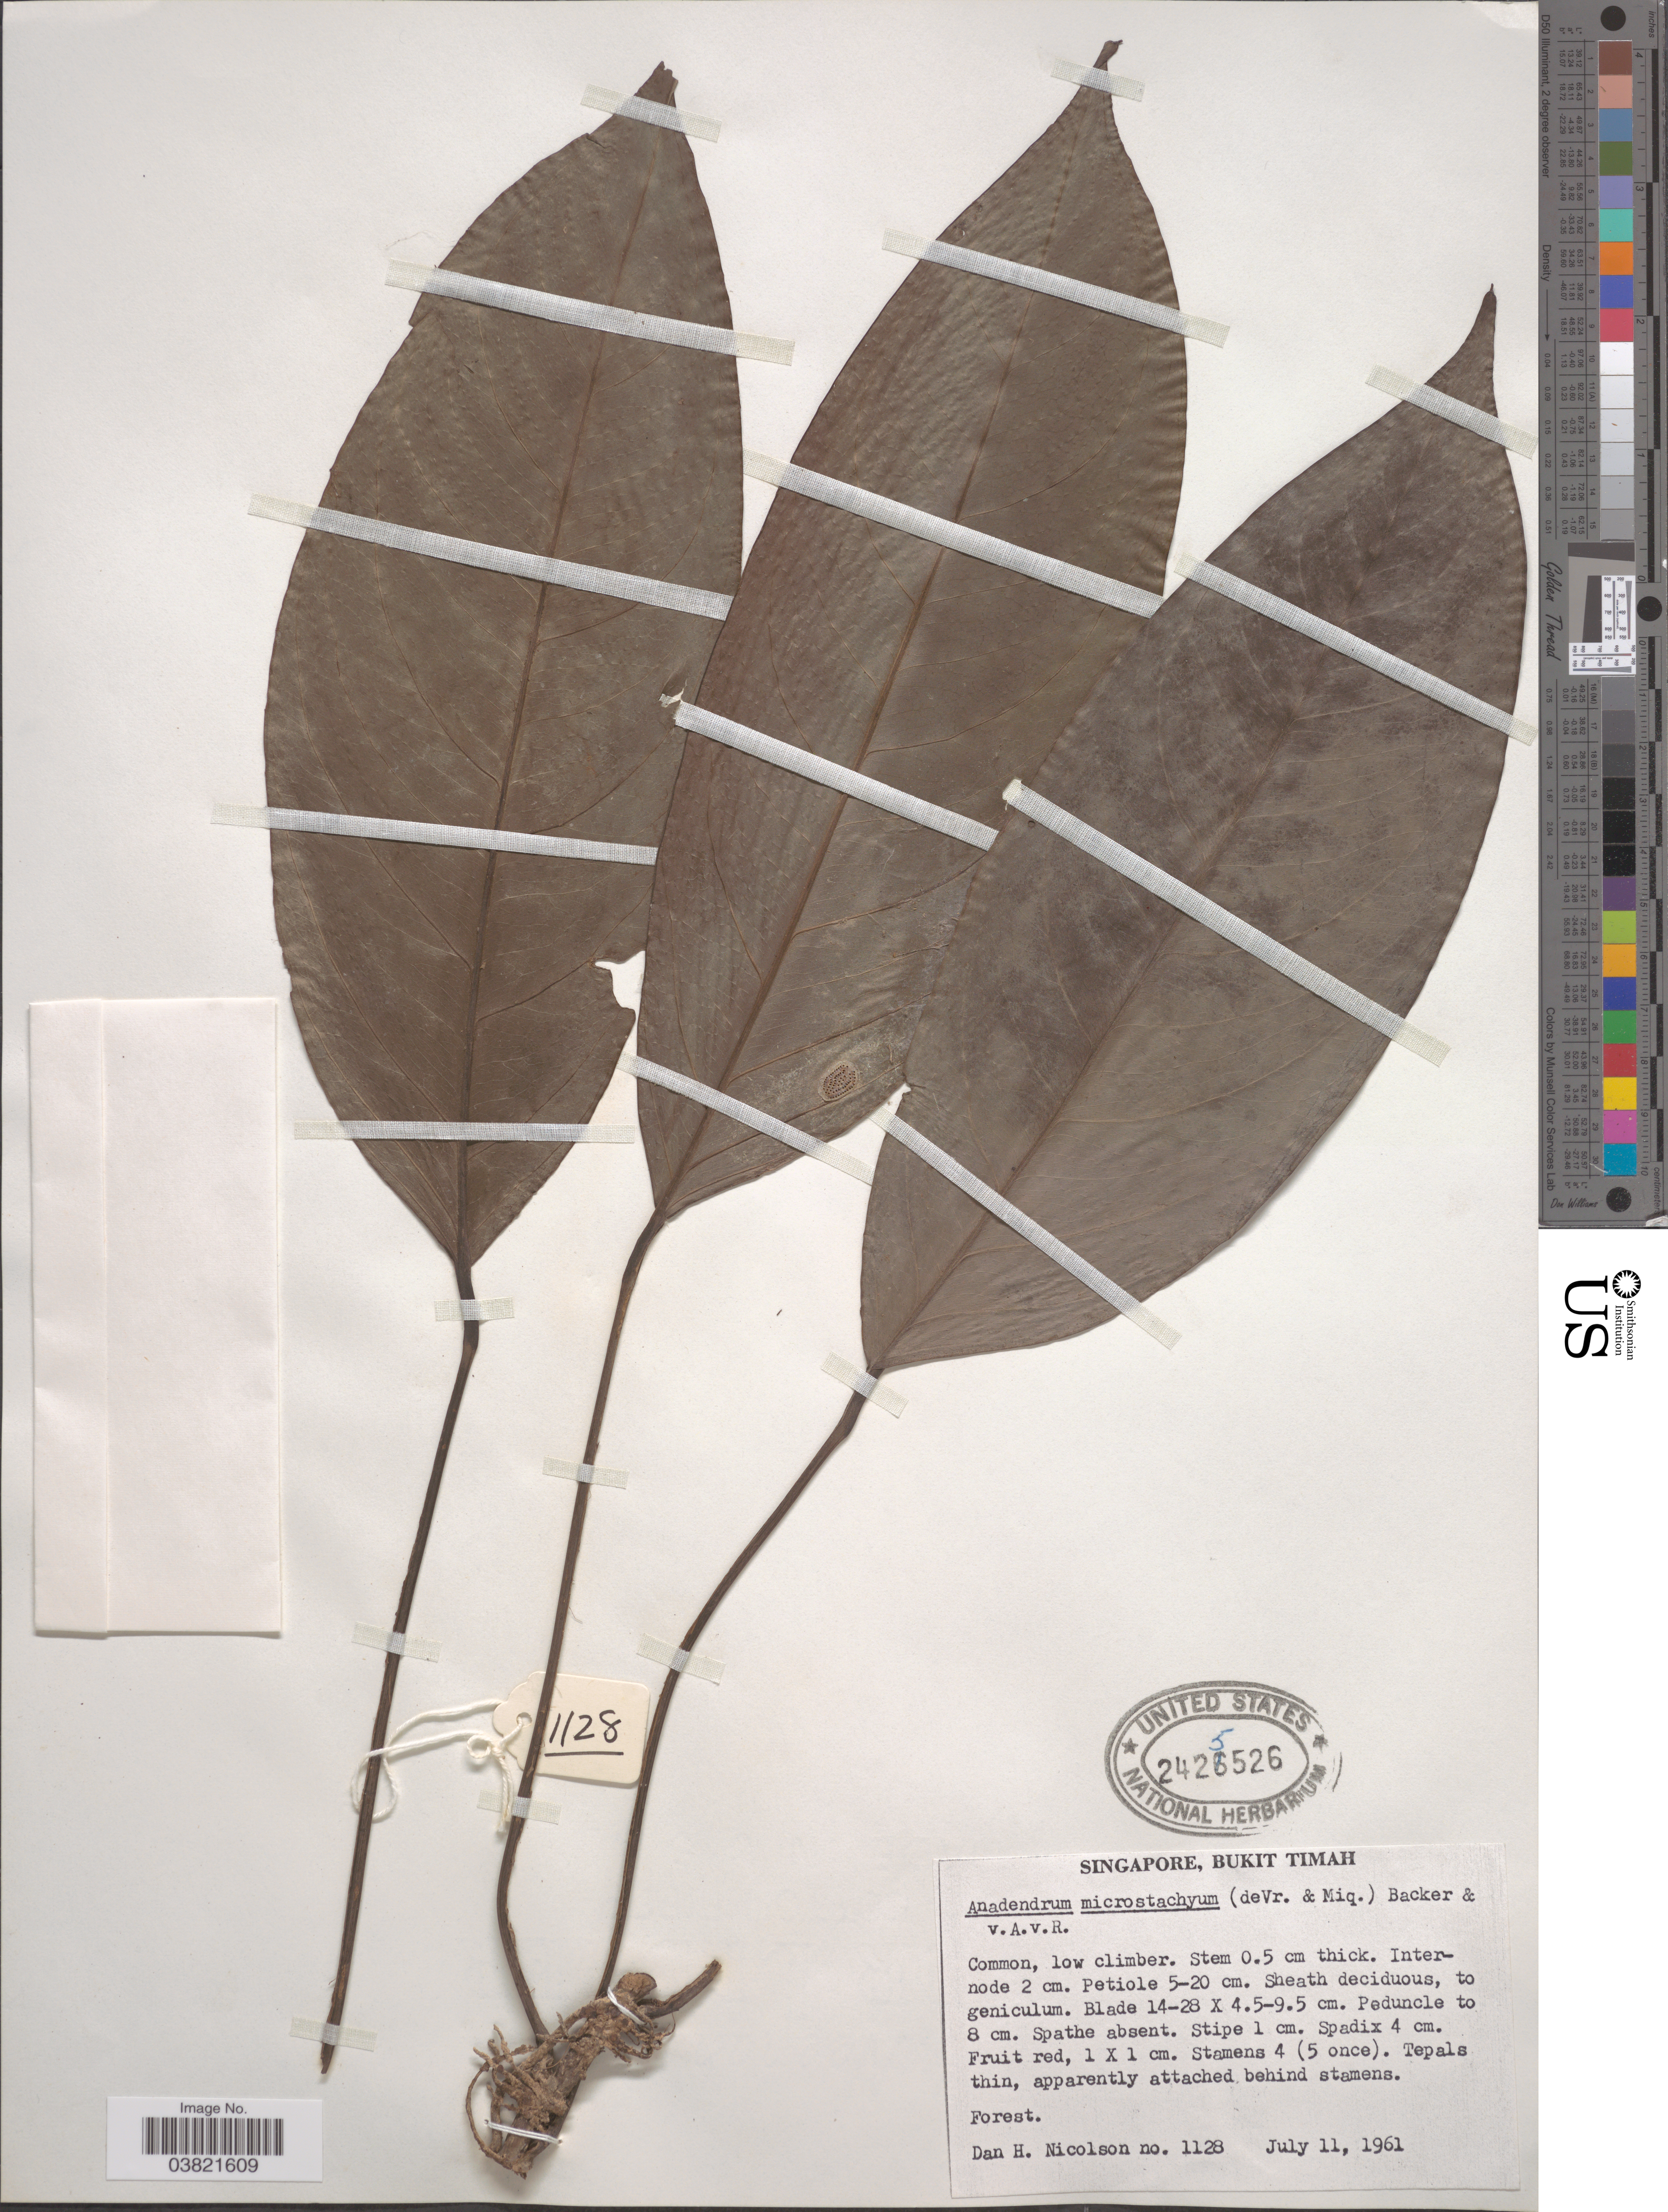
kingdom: Plantae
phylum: Tracheophyta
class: Liliopsida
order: Alismatales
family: Araceae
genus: Anadendrum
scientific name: Anadendrum microstachyum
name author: (de Vriese & Miq.) Backer & Alderw.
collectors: D. H. Nicolson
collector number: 1128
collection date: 1961-07-11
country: Singapore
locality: Bukit Timah.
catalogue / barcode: US 2425526